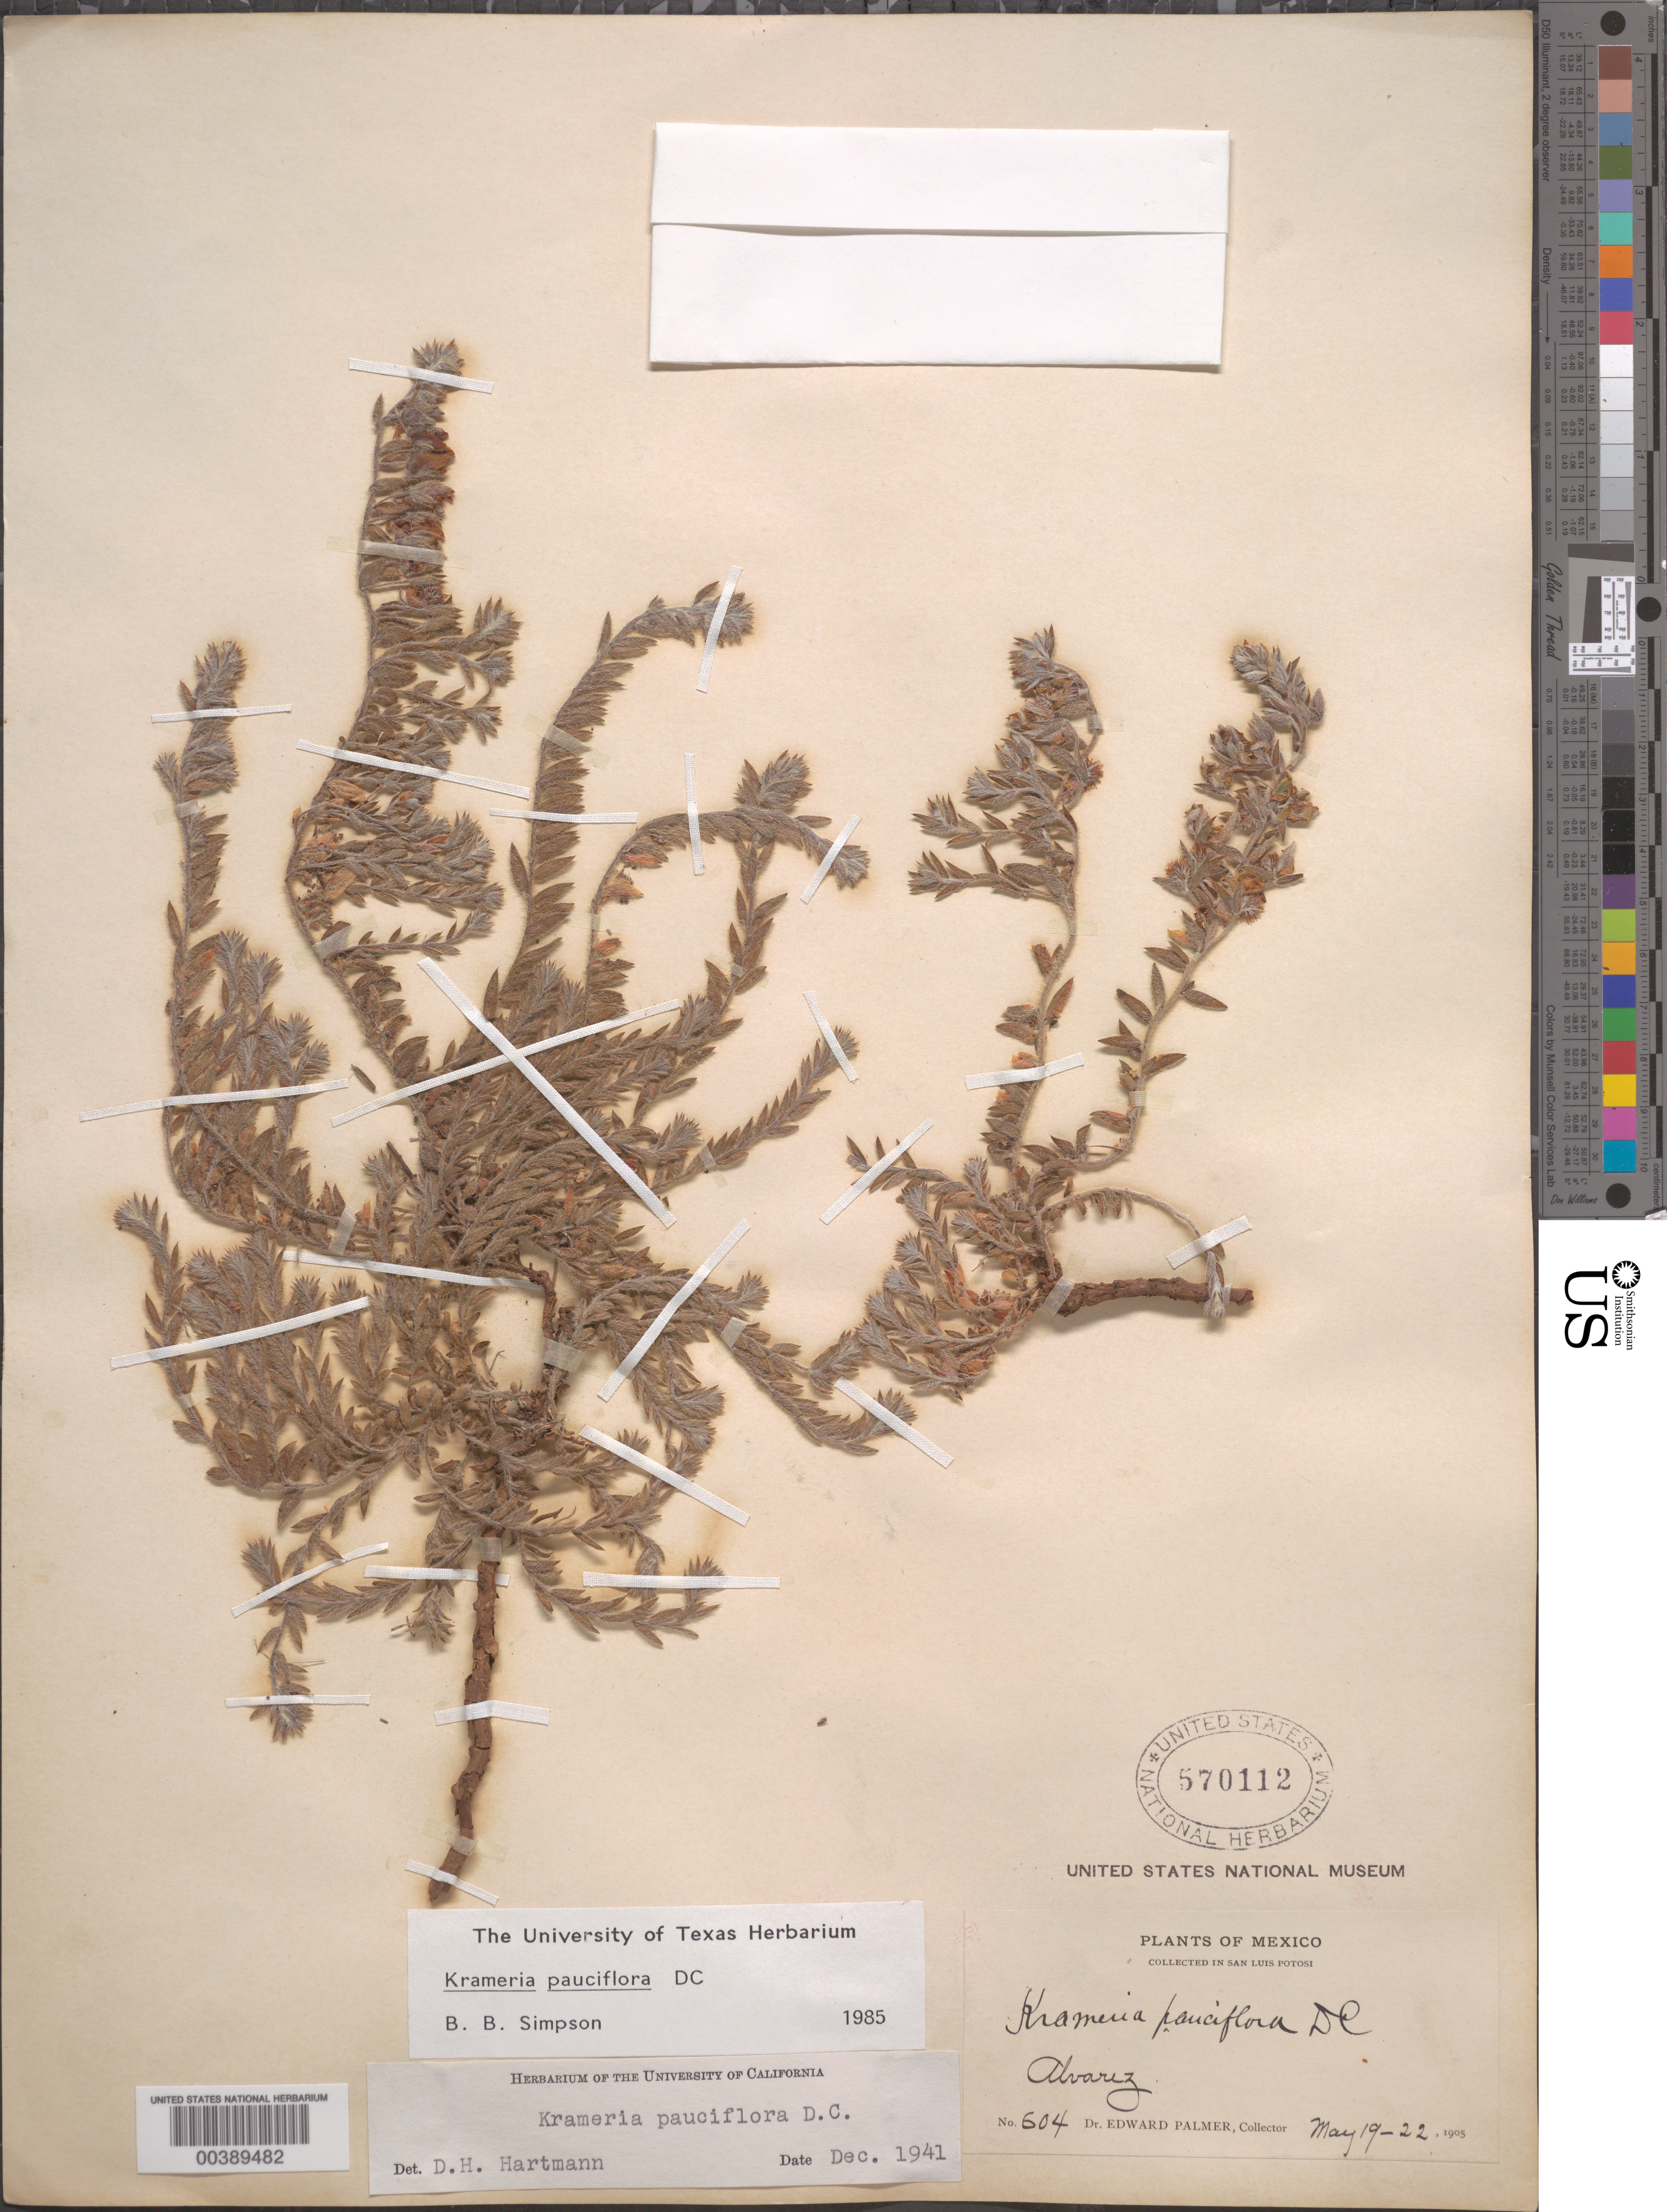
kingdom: Plantae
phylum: Tracheophyta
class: Magnoliopsida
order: Zygophyllales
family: Krameriaceae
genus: Krameria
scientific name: Krameria pauciflora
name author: DC.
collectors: E. Palmer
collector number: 604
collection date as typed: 19 May 1905 to 22 May 1905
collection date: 1905-05-19/1905-05-22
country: Mexico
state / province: San Luis Potosí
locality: Alvarez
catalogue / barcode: US 570112